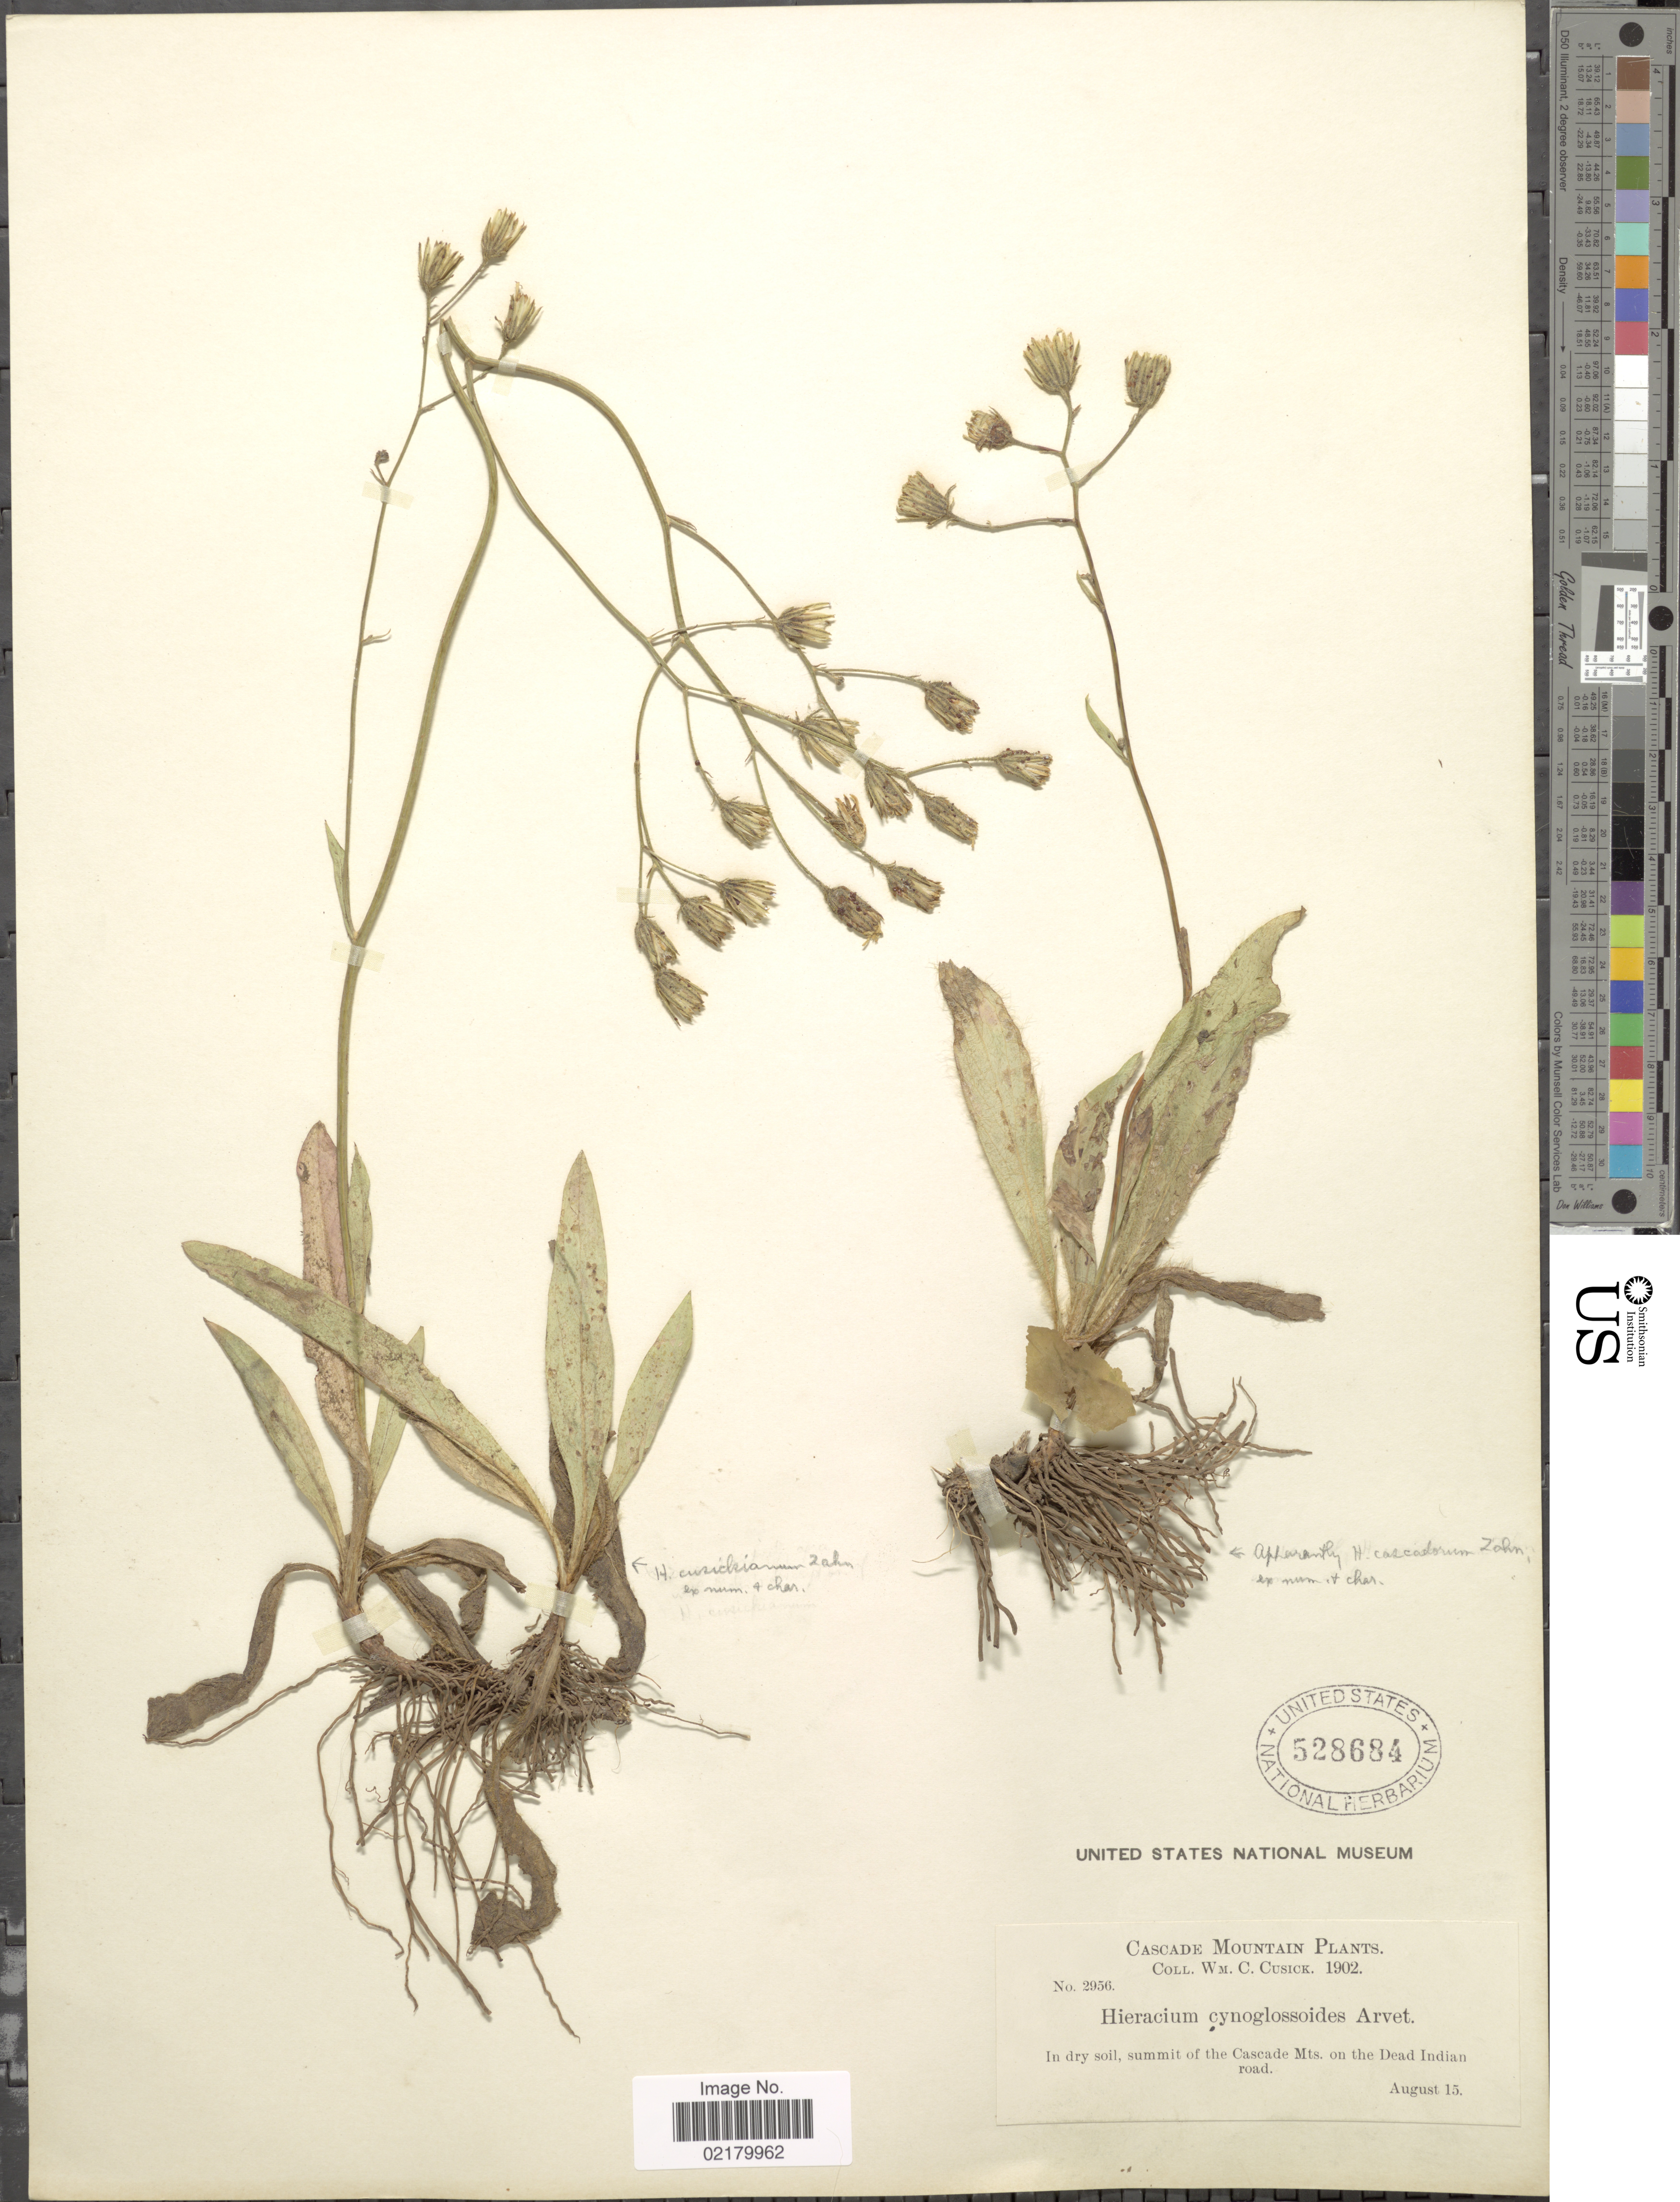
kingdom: Plantae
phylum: Tracheophyta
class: Magnoliopsida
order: Asterales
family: Asteraceae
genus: Hieracium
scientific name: Hieracium cascadorum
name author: Zahn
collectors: W. C. Cusick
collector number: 2956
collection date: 1902-08-15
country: United States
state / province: Oregon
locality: Cascade Mountain, In dry soil, summit of the Cascade Mts. on the Dead Indian road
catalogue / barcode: US 528684